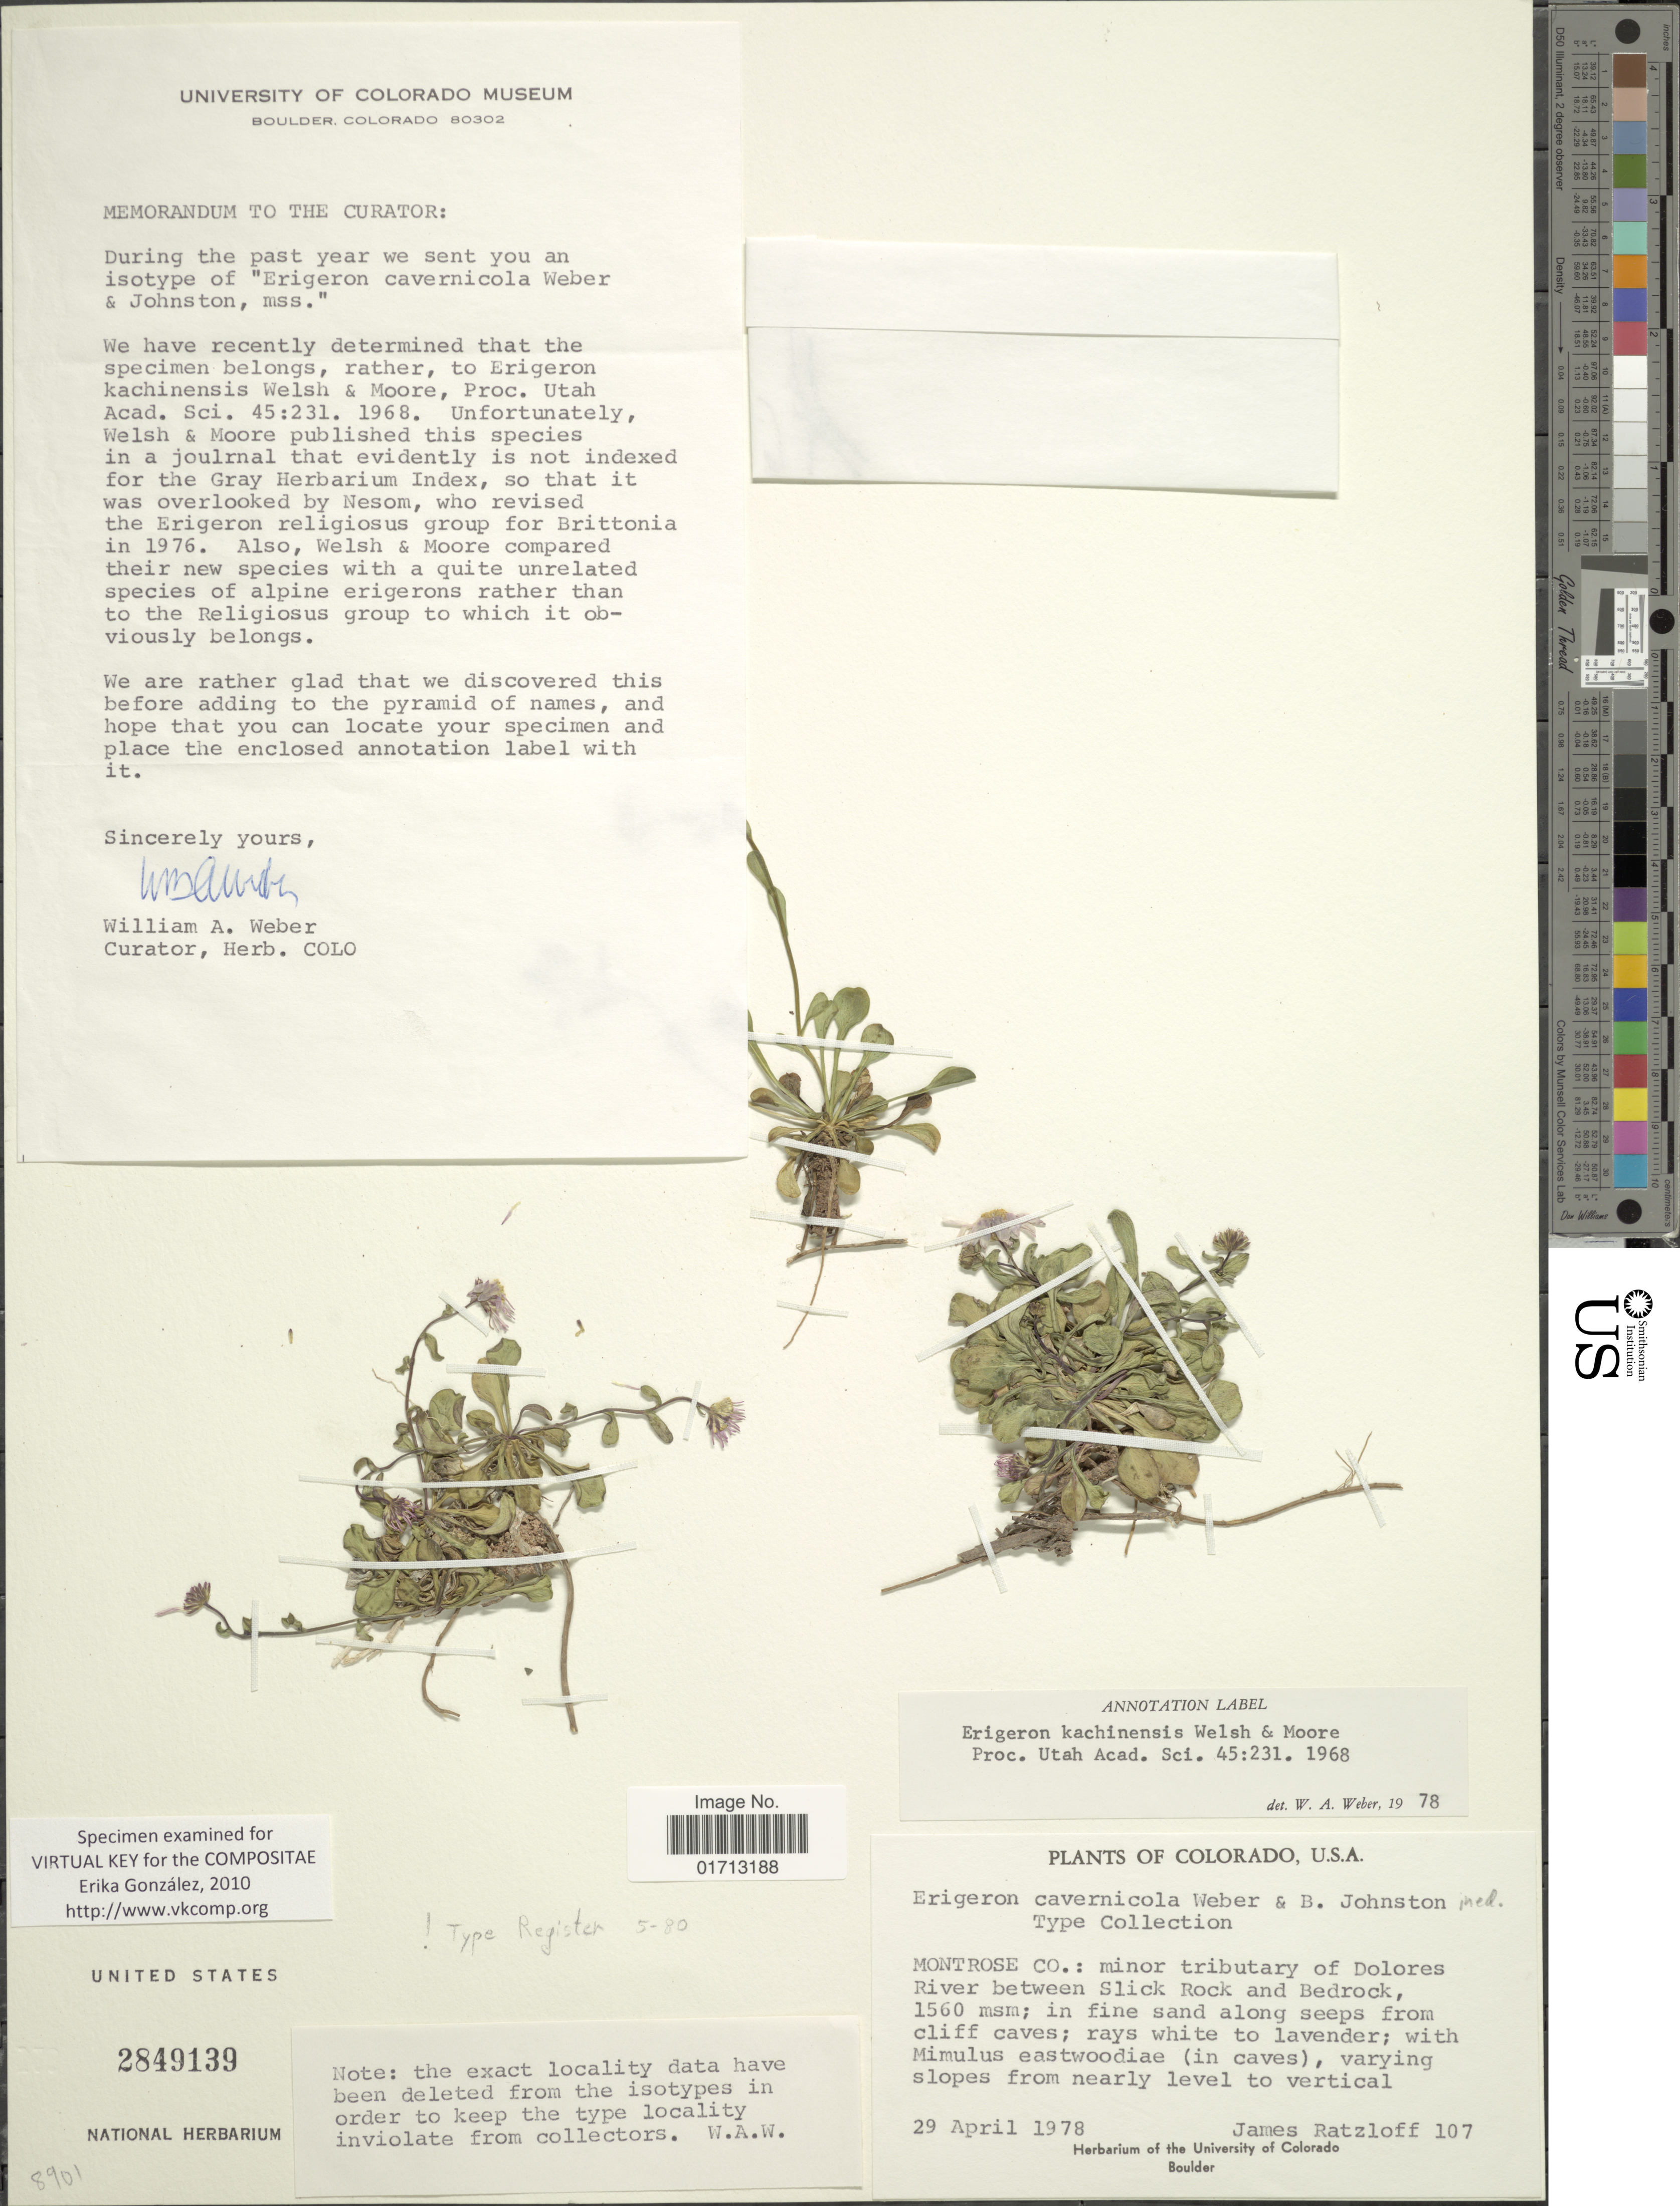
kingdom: Plantae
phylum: Tracheophyta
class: Magnoliopsida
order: Asterales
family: Asteraceae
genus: Erigeron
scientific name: Erigeron kachinensis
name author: S.L. Welsh & GI. Moore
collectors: J. Ratzloff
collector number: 107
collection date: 1978-04-29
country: United States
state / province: Colorado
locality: Montrose Co.: minor tributary of Dolores River between Slick Rock and Bedrock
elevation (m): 1560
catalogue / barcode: US 2849139